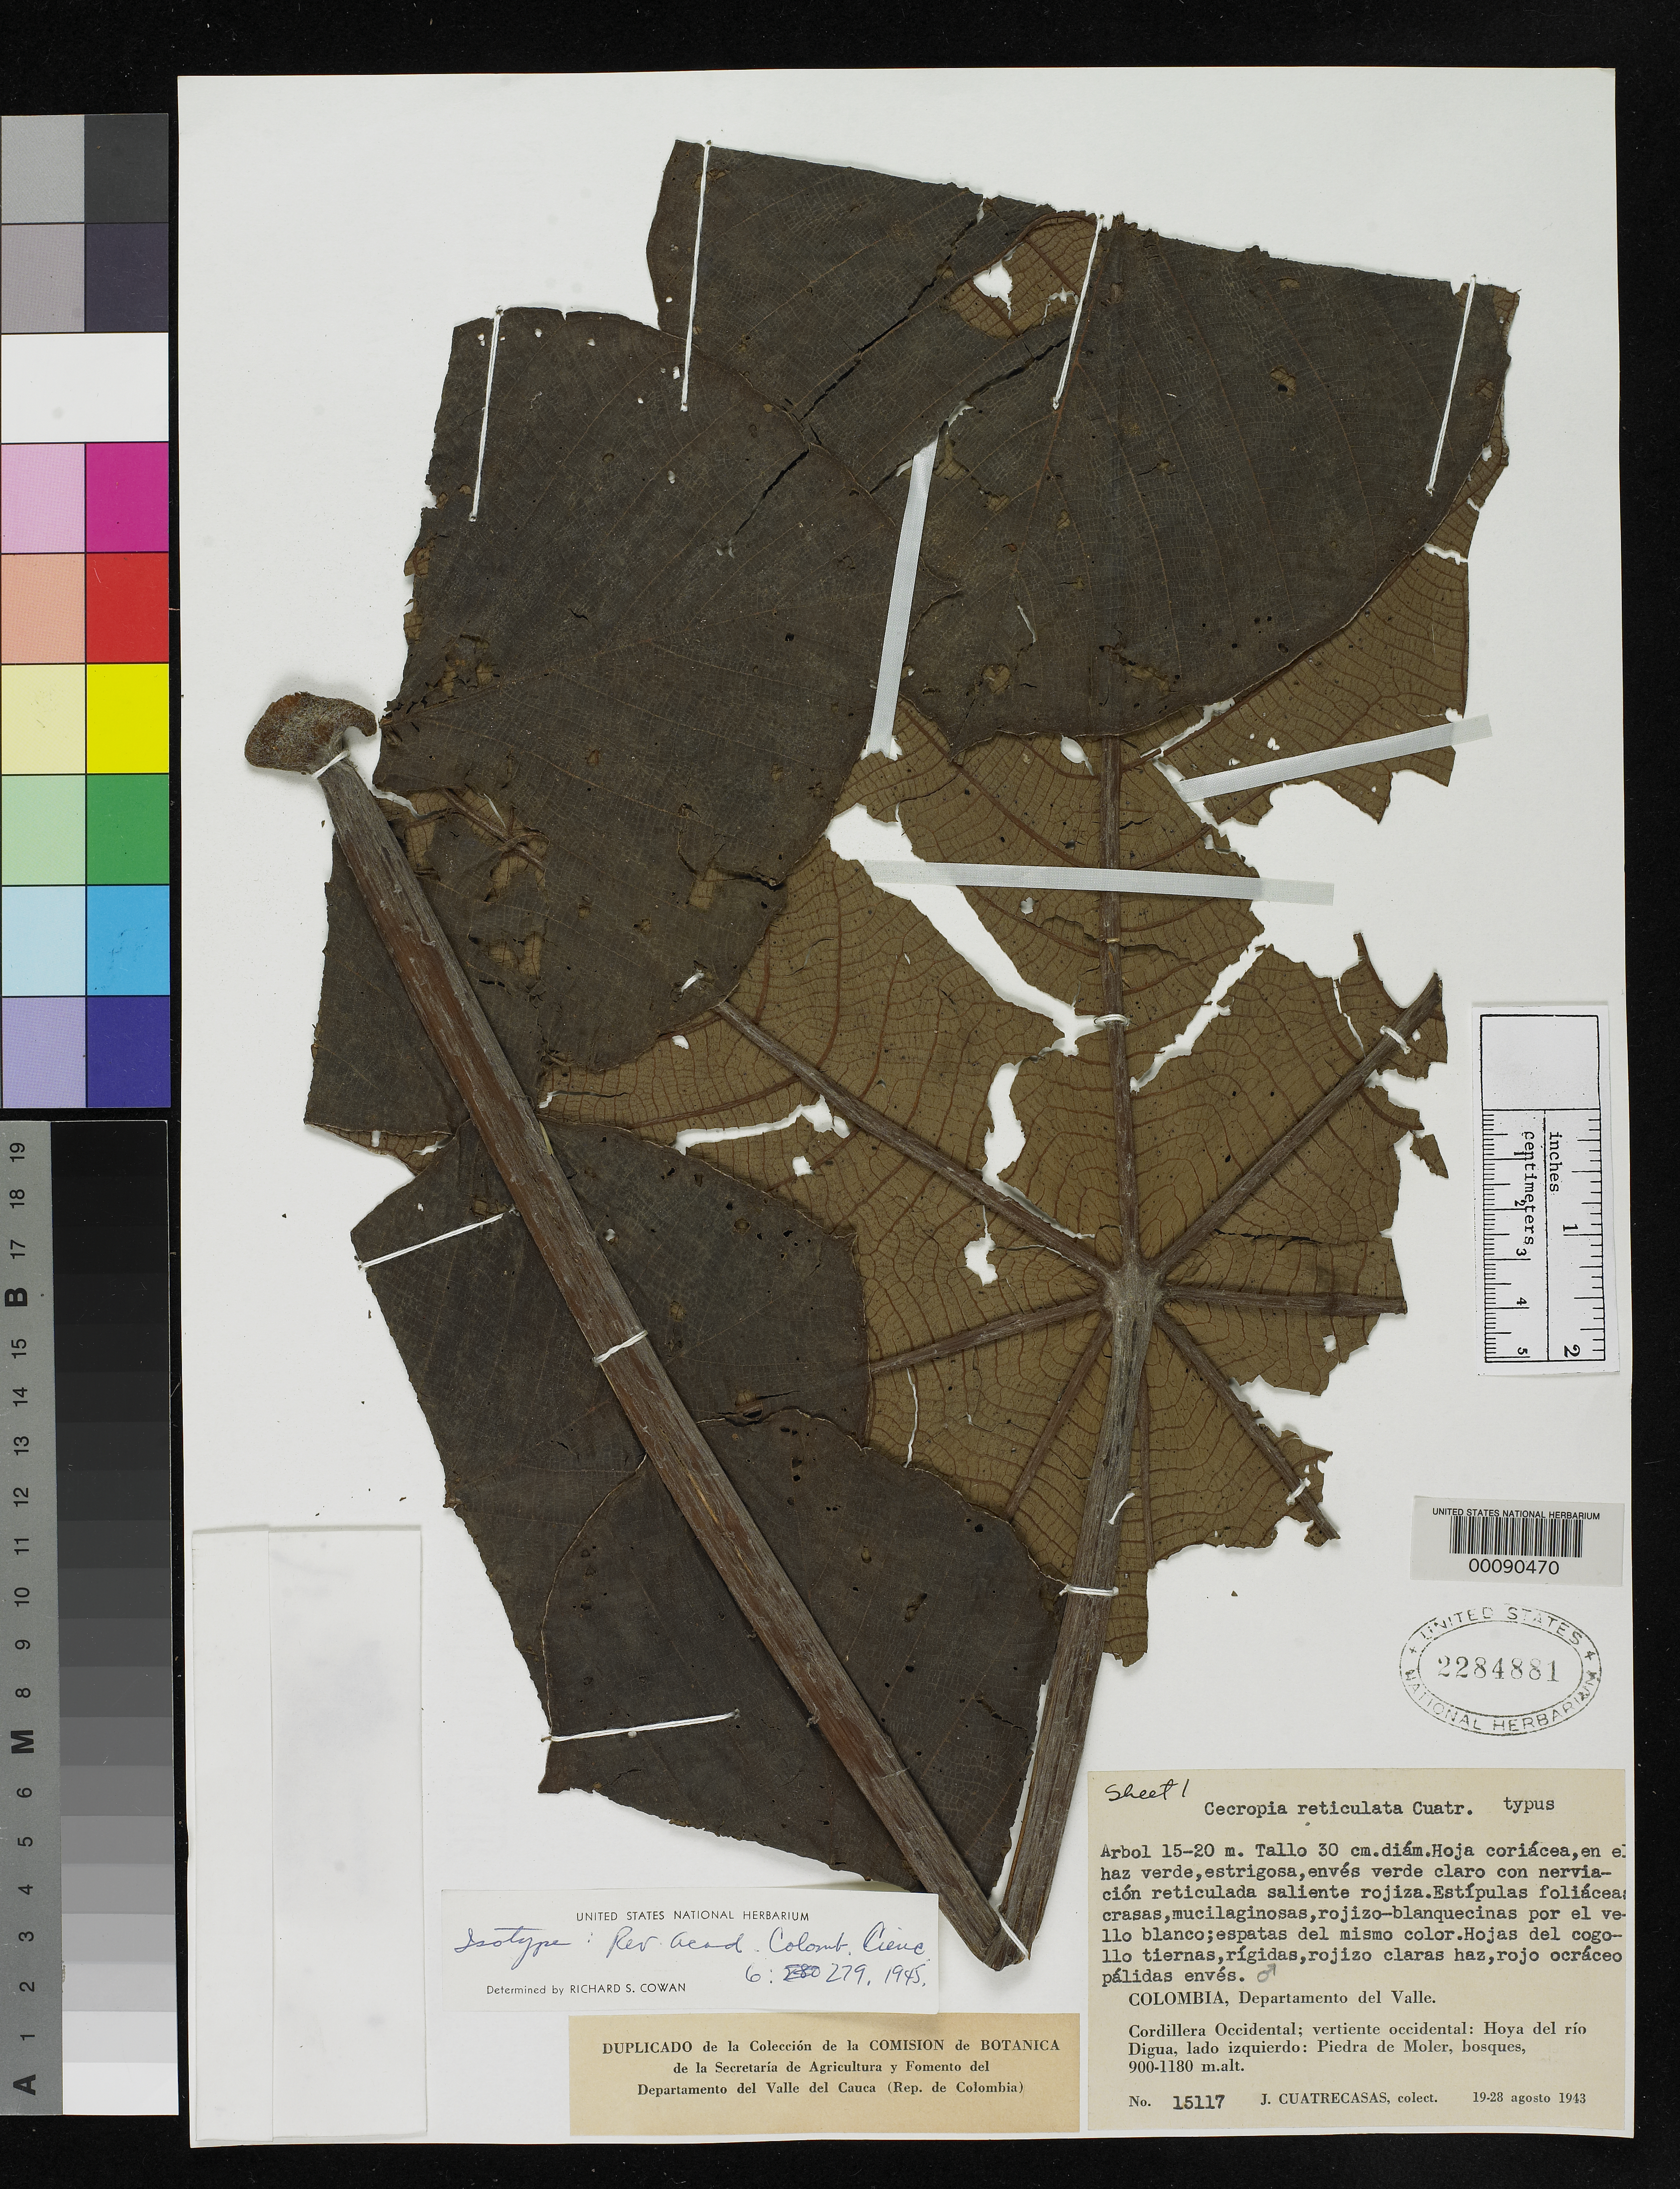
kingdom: Plantae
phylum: Tracheophyta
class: Magnoliopsida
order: Rosales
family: Urticaceae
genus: Cecropia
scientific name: Cecropia reticulata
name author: Cuatrec.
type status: Isotype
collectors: J. Cuatrecasas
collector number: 15117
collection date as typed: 19 Aug 1943 to 28 Aug 1943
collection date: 1943-08-19/1943-08-28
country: Colombia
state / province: Valle del Cauca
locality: Hoya del Rio Digua, Piedra de Moler.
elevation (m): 900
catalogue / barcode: US 2284881